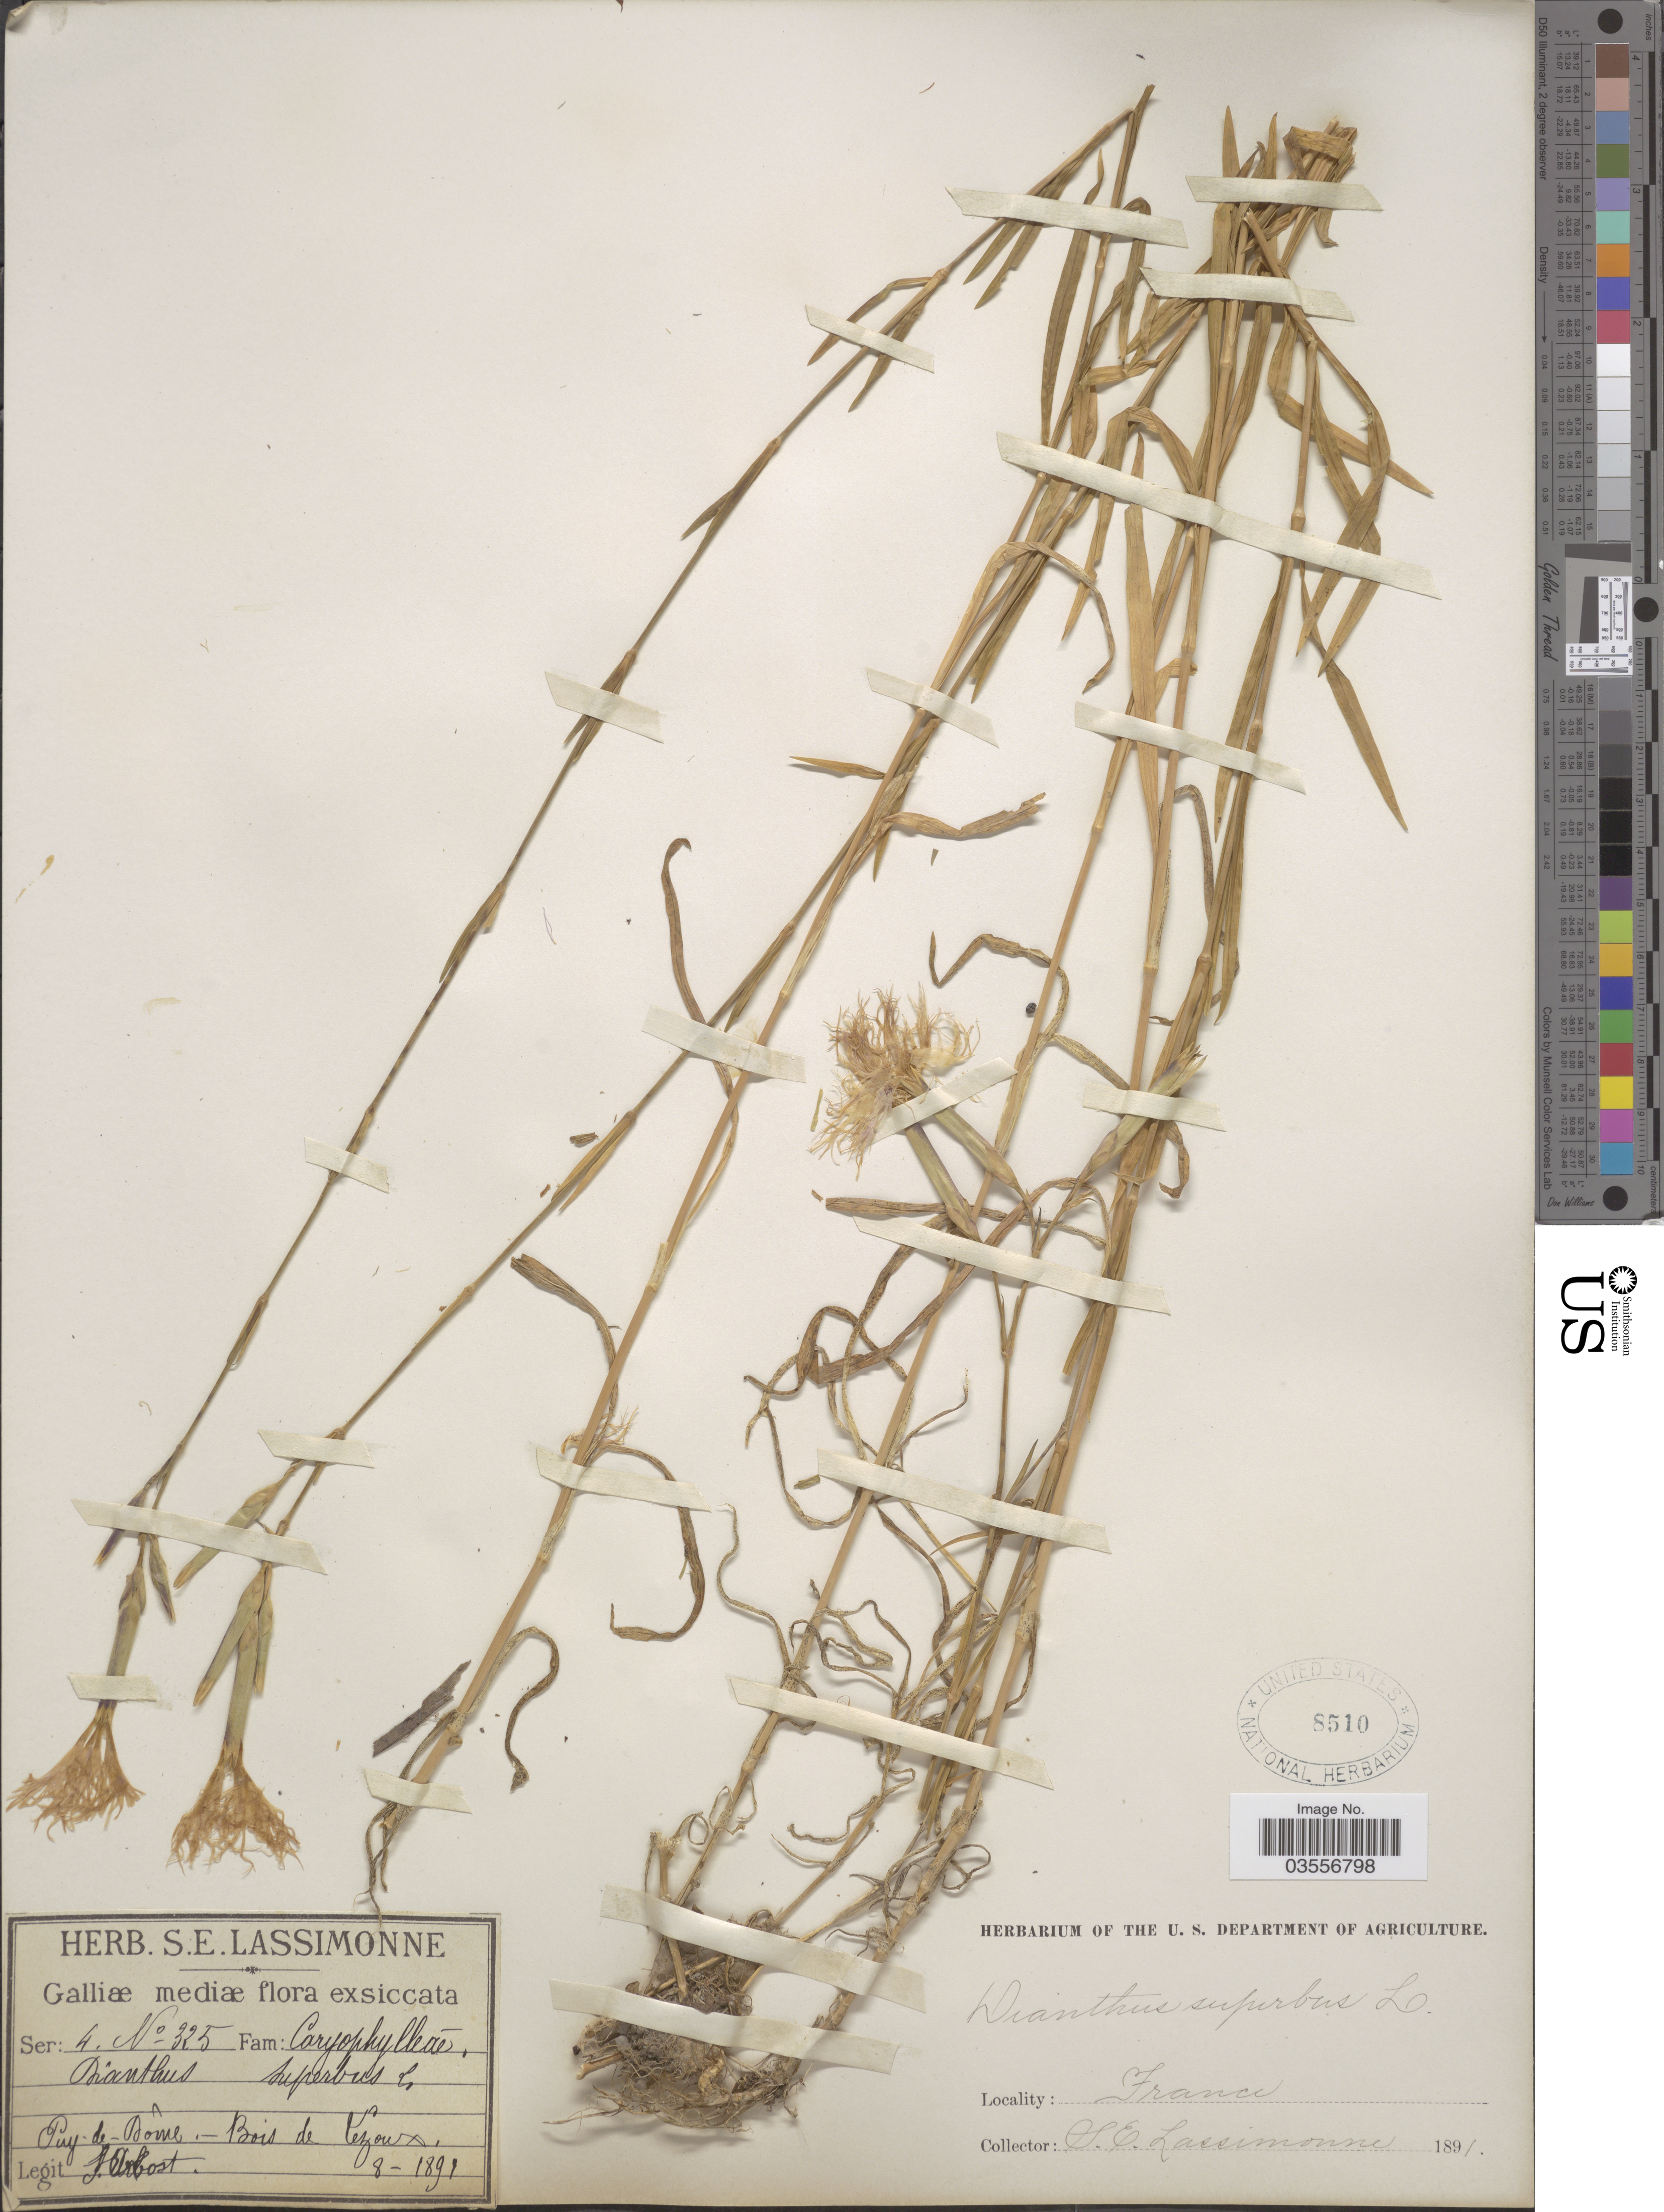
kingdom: Plantae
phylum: Tracheophyta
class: Magnoliopsida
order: Caryophyllales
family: Caryophyllaceae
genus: Dianthus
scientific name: Dianthus superbus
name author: L.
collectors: J. Arbost & S. Lassimonne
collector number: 325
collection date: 1891-08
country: France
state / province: Auvergne-Rhône-Alpes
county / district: Puy-de-Dôme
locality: Galliæ mediæ. Puy-de-Dôme. - Bois de Lezoux.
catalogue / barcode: US 8510